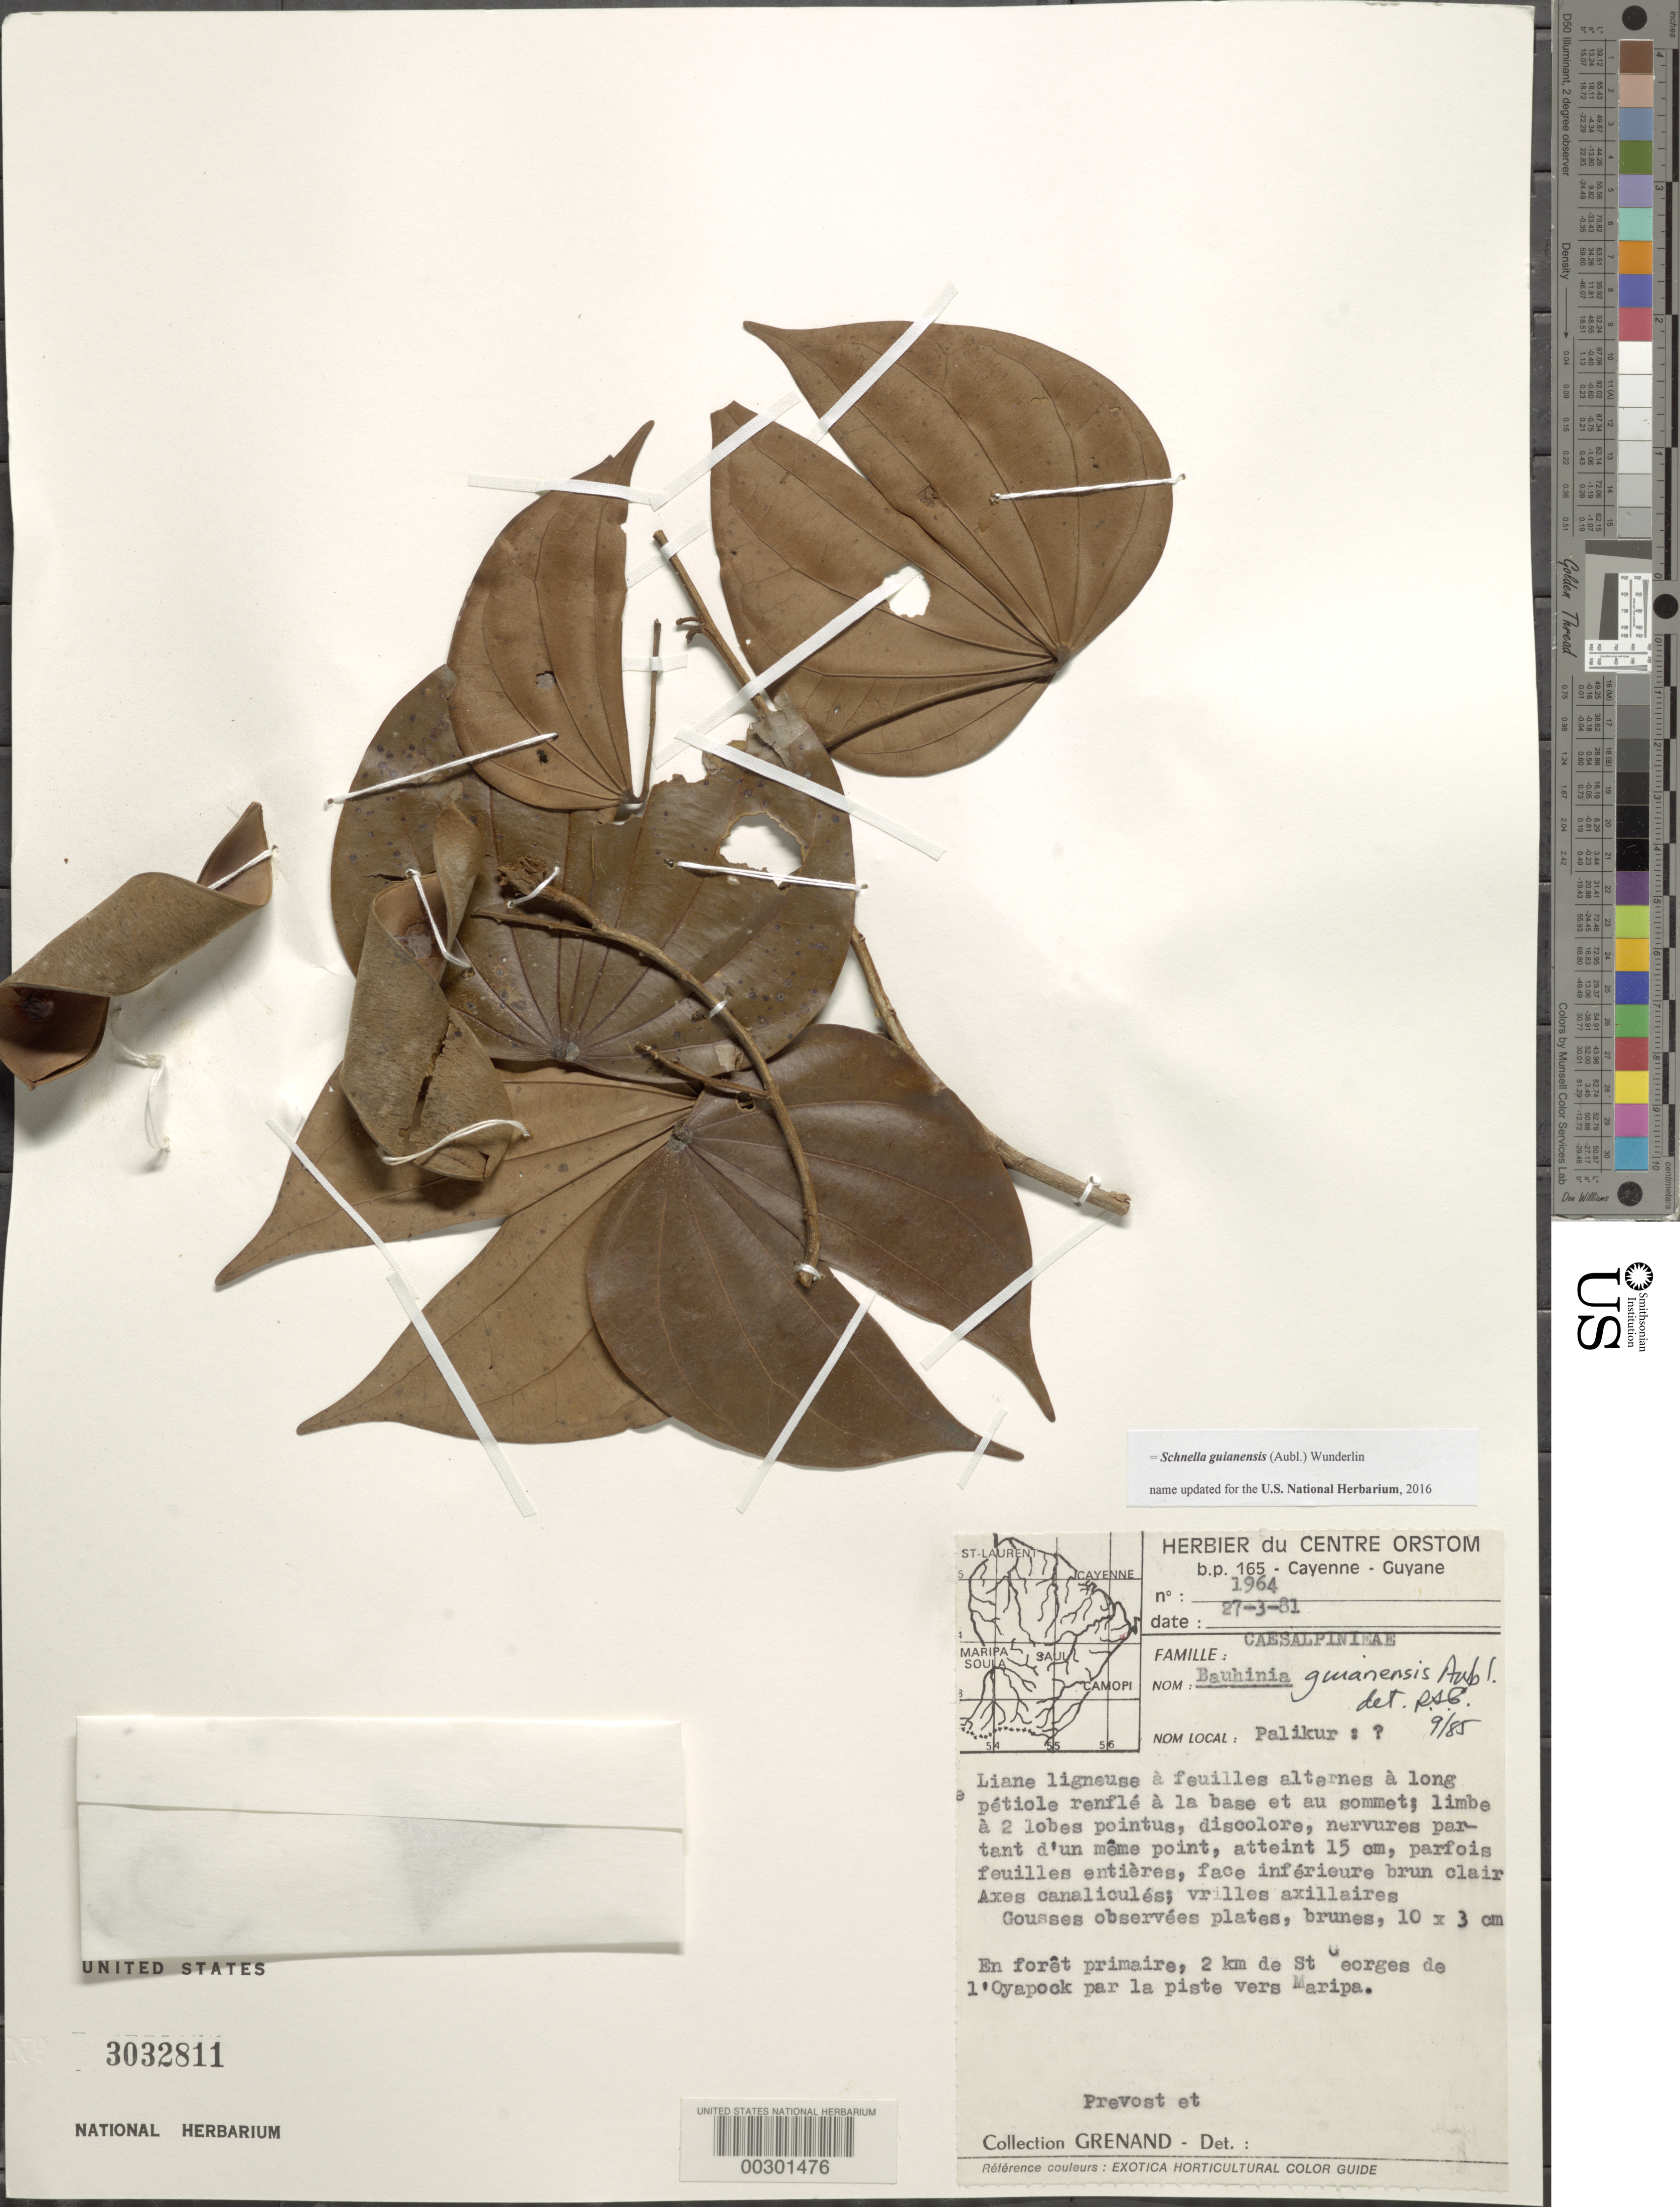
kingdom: Plantae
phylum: Tracheophyta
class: Magnoliopsida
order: Fabales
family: Fabaceae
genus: Schnella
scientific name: Schnella guianensis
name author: (Aubl.) Wunderlin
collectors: P. Grenand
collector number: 1964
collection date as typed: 27 Mar 1981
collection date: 1981-03-27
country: French Guiana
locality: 2 km from st. georges de l'oyapock on the trail to maripa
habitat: Primary forest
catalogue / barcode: US 3032811